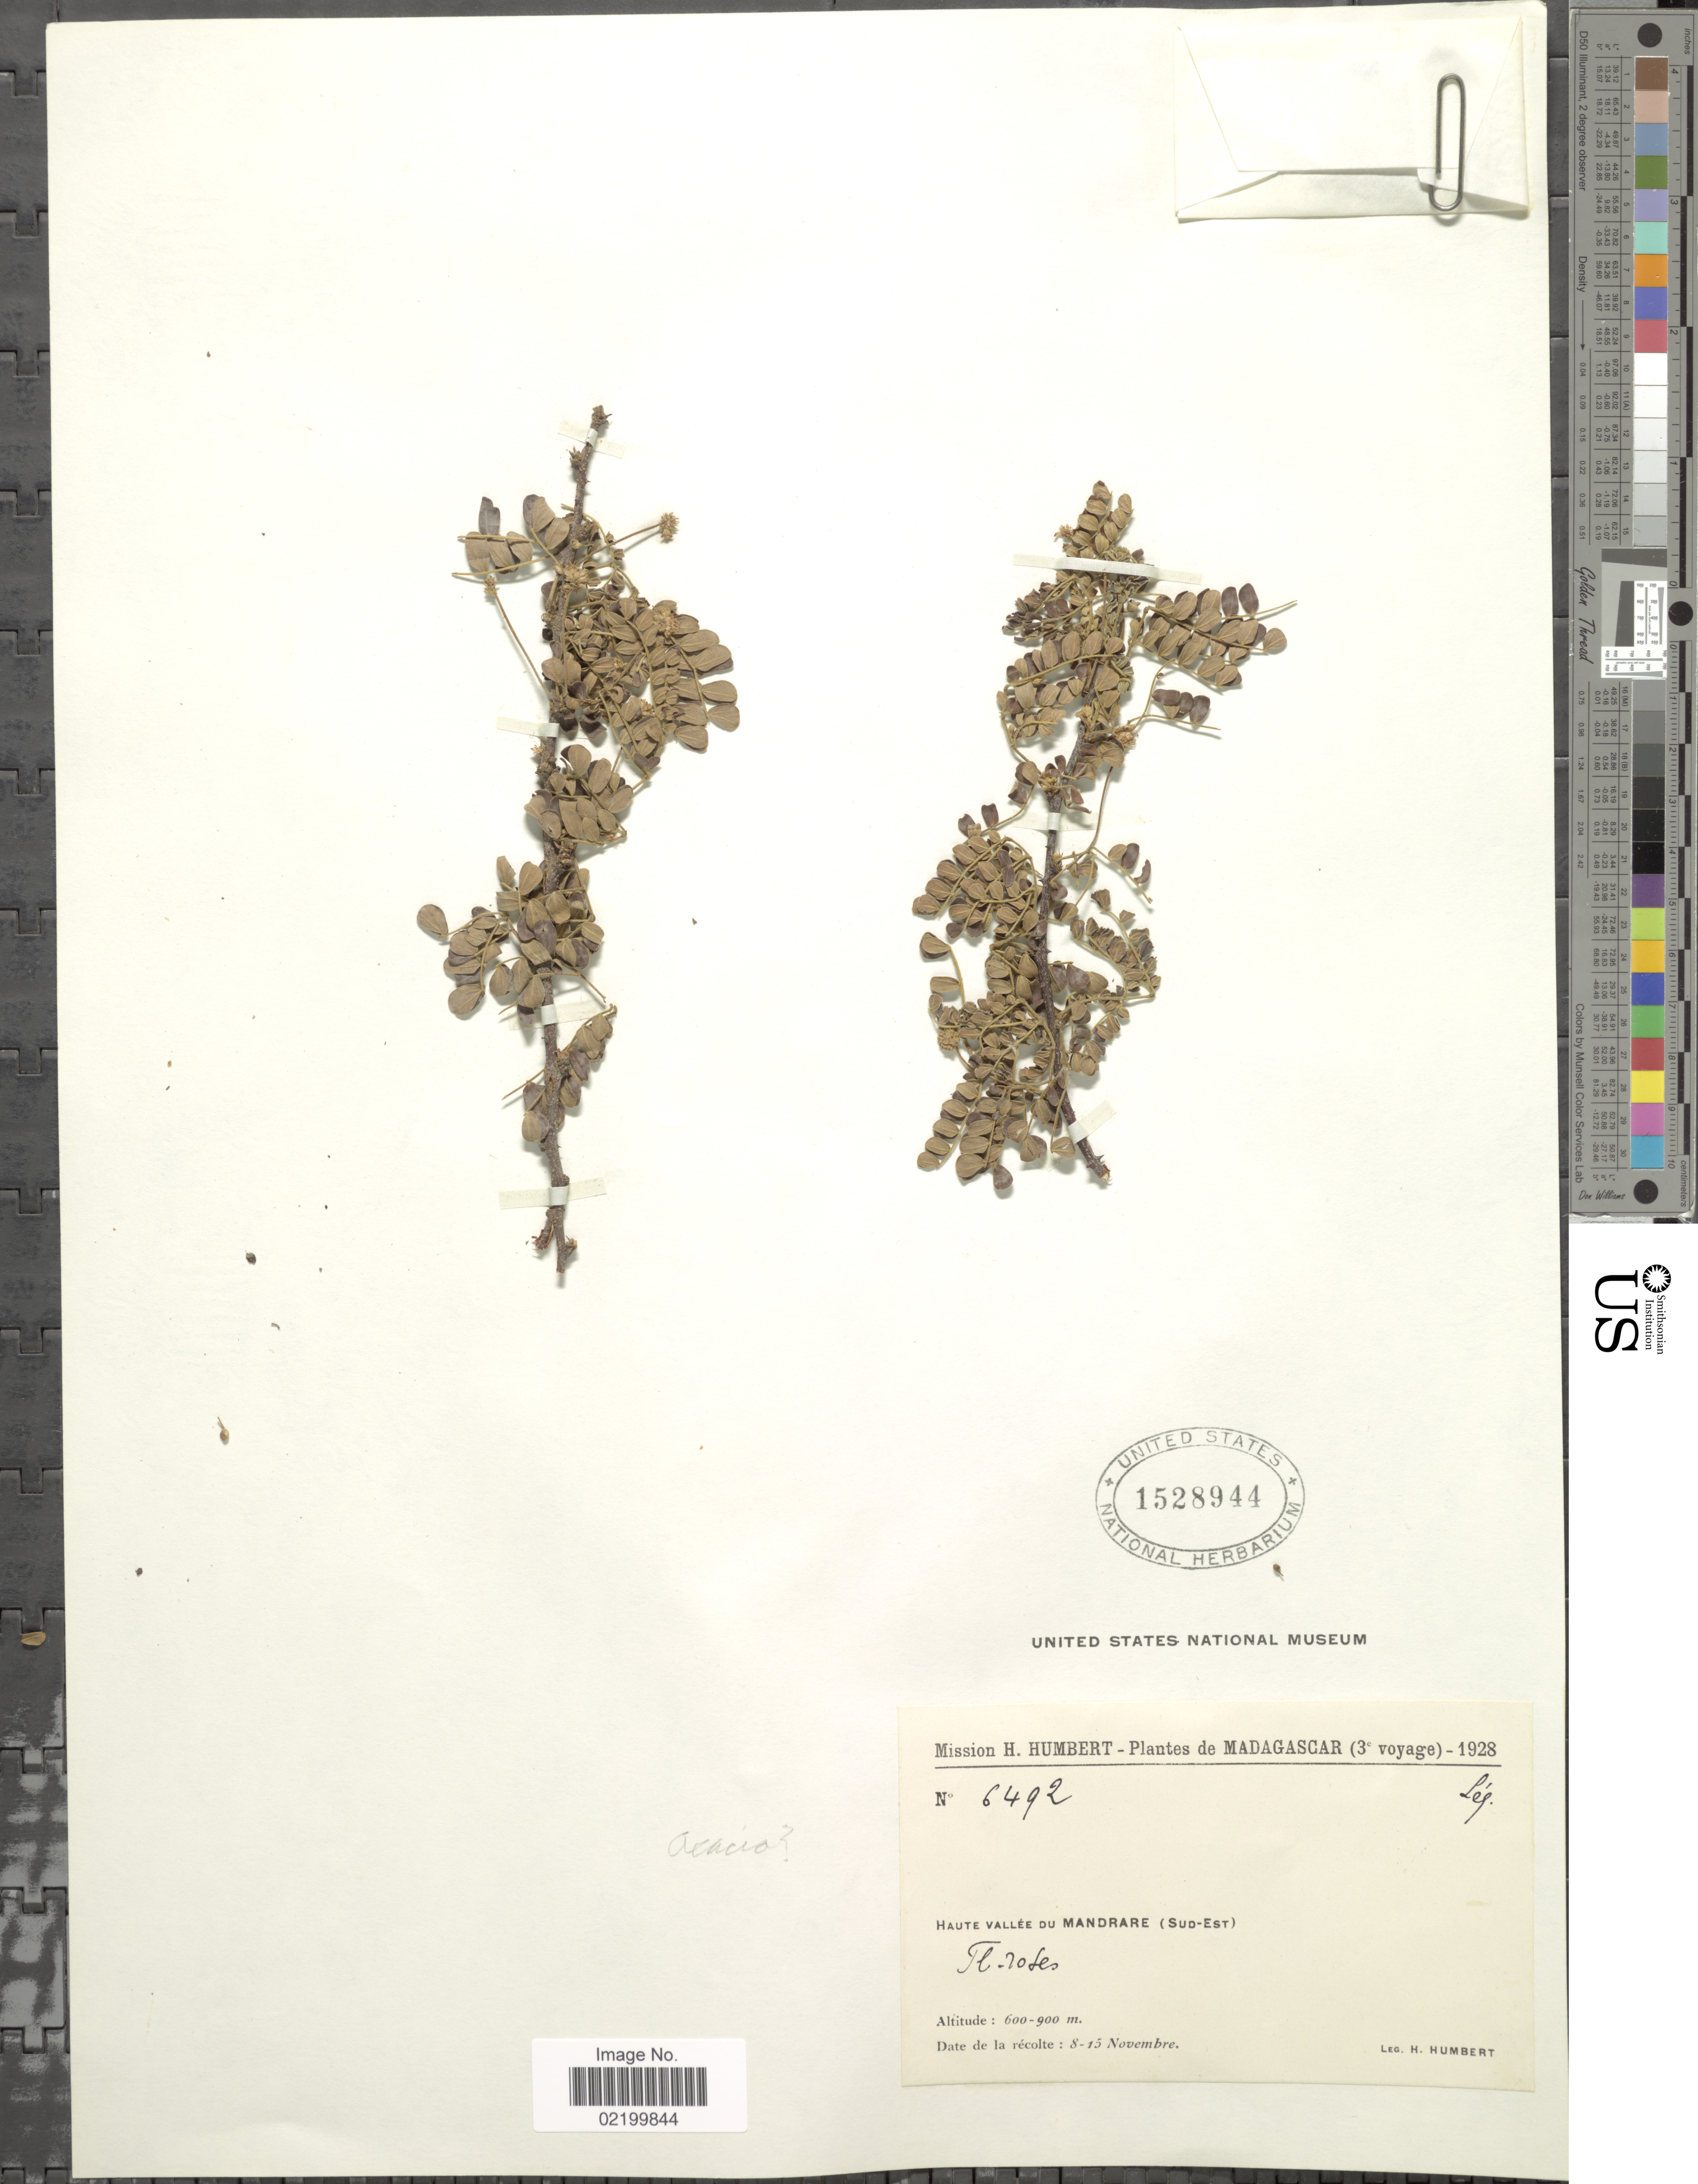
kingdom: Plantae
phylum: Tracheophyta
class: Magnoliopsida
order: Fabales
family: Fabaceae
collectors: H. Humbert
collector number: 6492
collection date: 1928-11-08/1928-11-15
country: Madagascar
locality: Haute Vallee du Mandrare (Sud-Est)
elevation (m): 600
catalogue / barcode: US 1528944